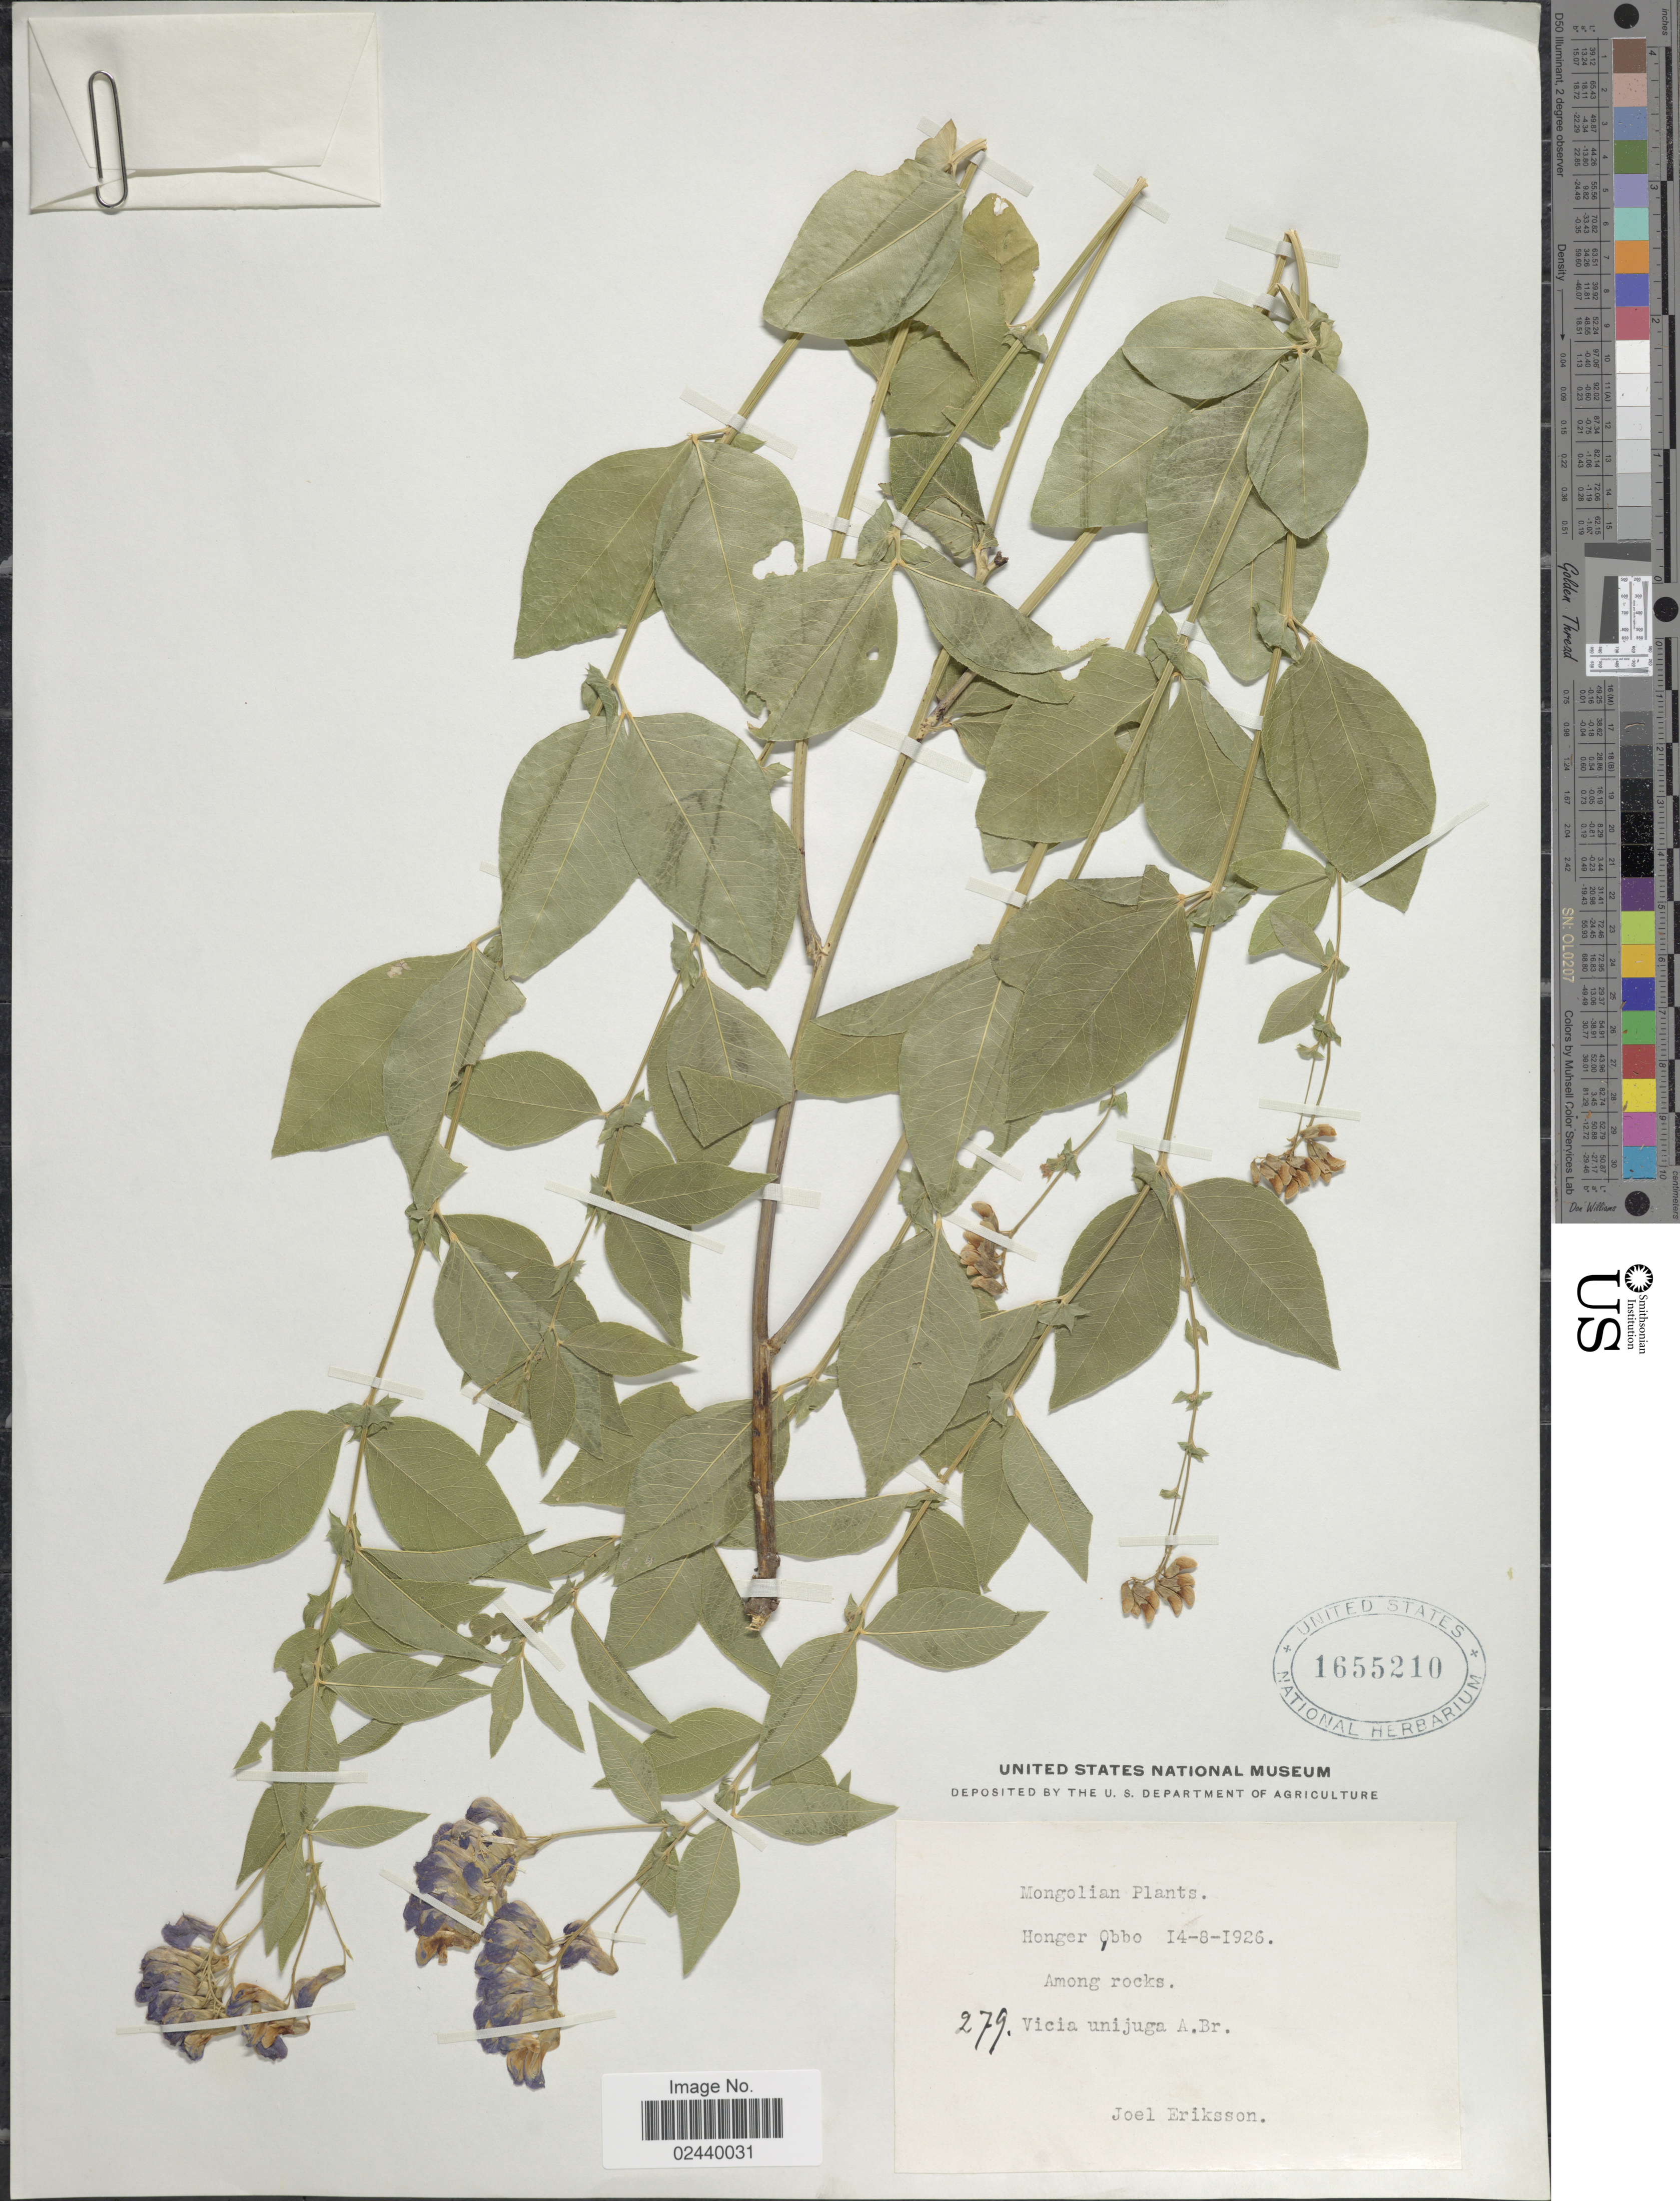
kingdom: Plantae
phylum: Tracheophyta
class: Magnoliopsida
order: Fabales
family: Fabaceae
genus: Vicia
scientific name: Vicia unijuga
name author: A. Braun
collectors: J. Eriksson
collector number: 279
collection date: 1926-08-14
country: Mongolia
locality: Mongolian, Honger Obbo, Among rocks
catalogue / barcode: US 1655210